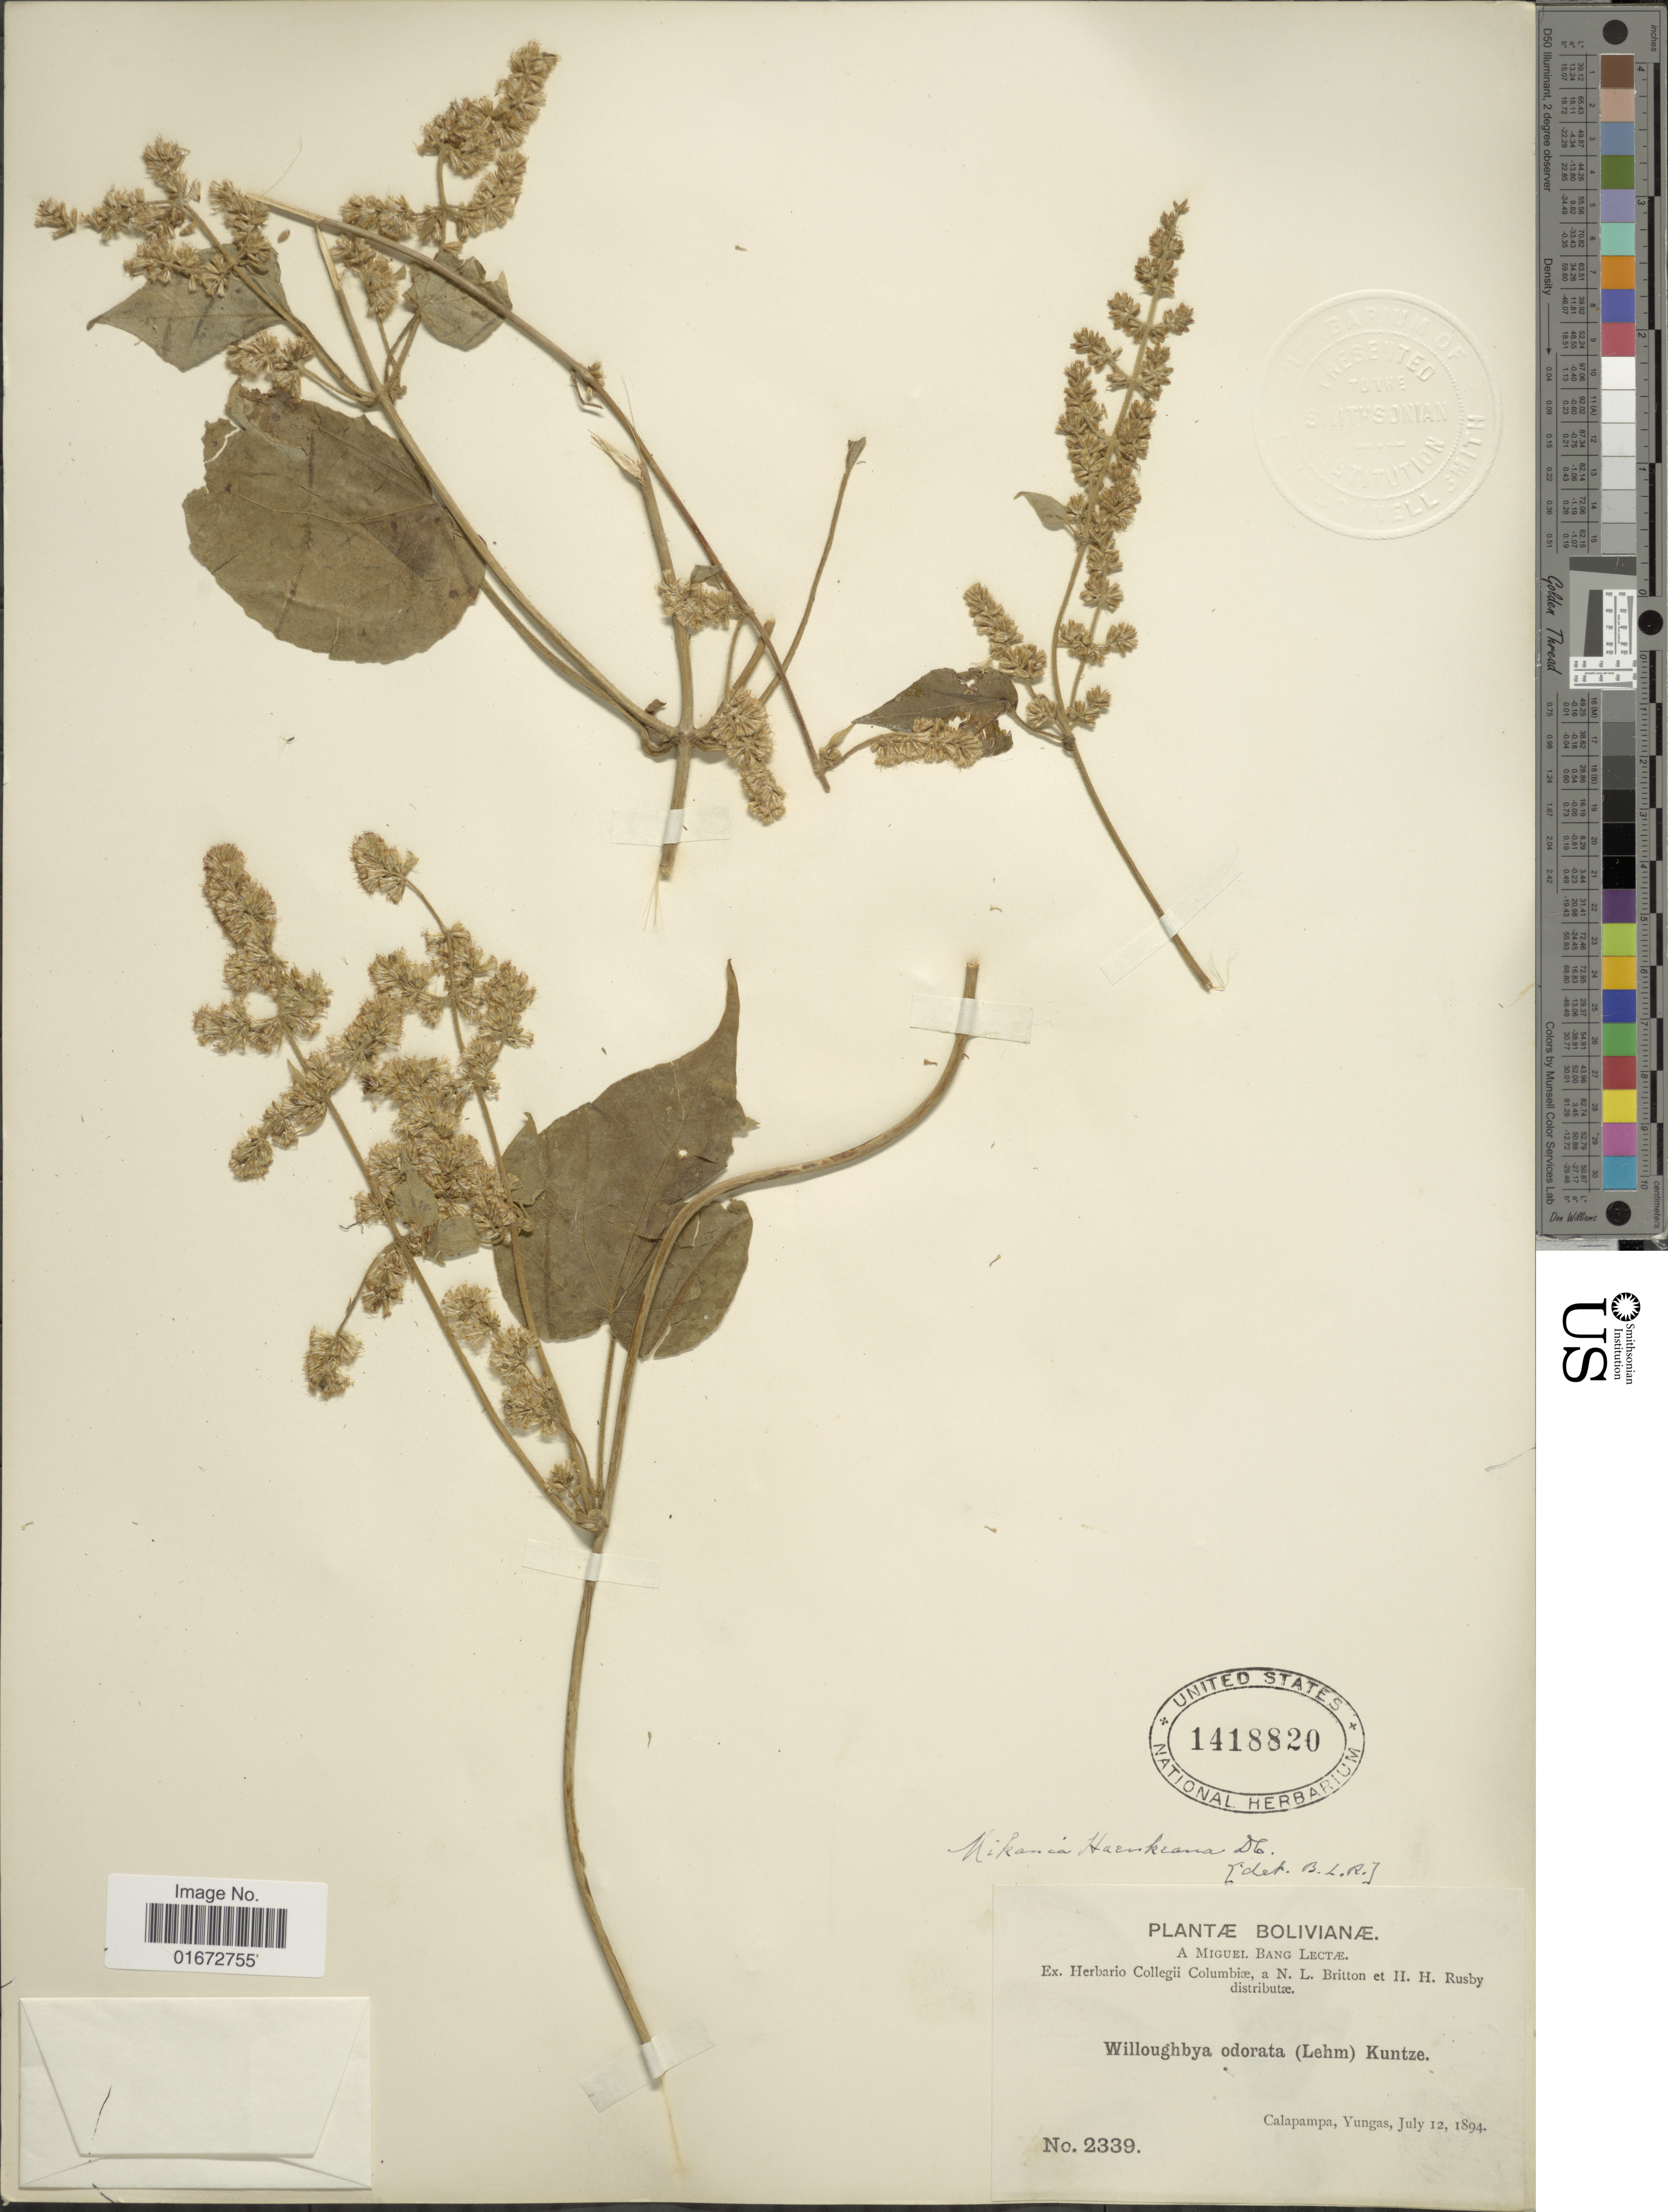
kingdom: Plantae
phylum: Tracheophyta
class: Magnoliopsida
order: Asterales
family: Asteraceae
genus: Mikania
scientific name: Mikania haenkeana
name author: DC.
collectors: M. Bang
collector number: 2339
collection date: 1894-07-12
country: Bolivia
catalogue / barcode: US 1418820